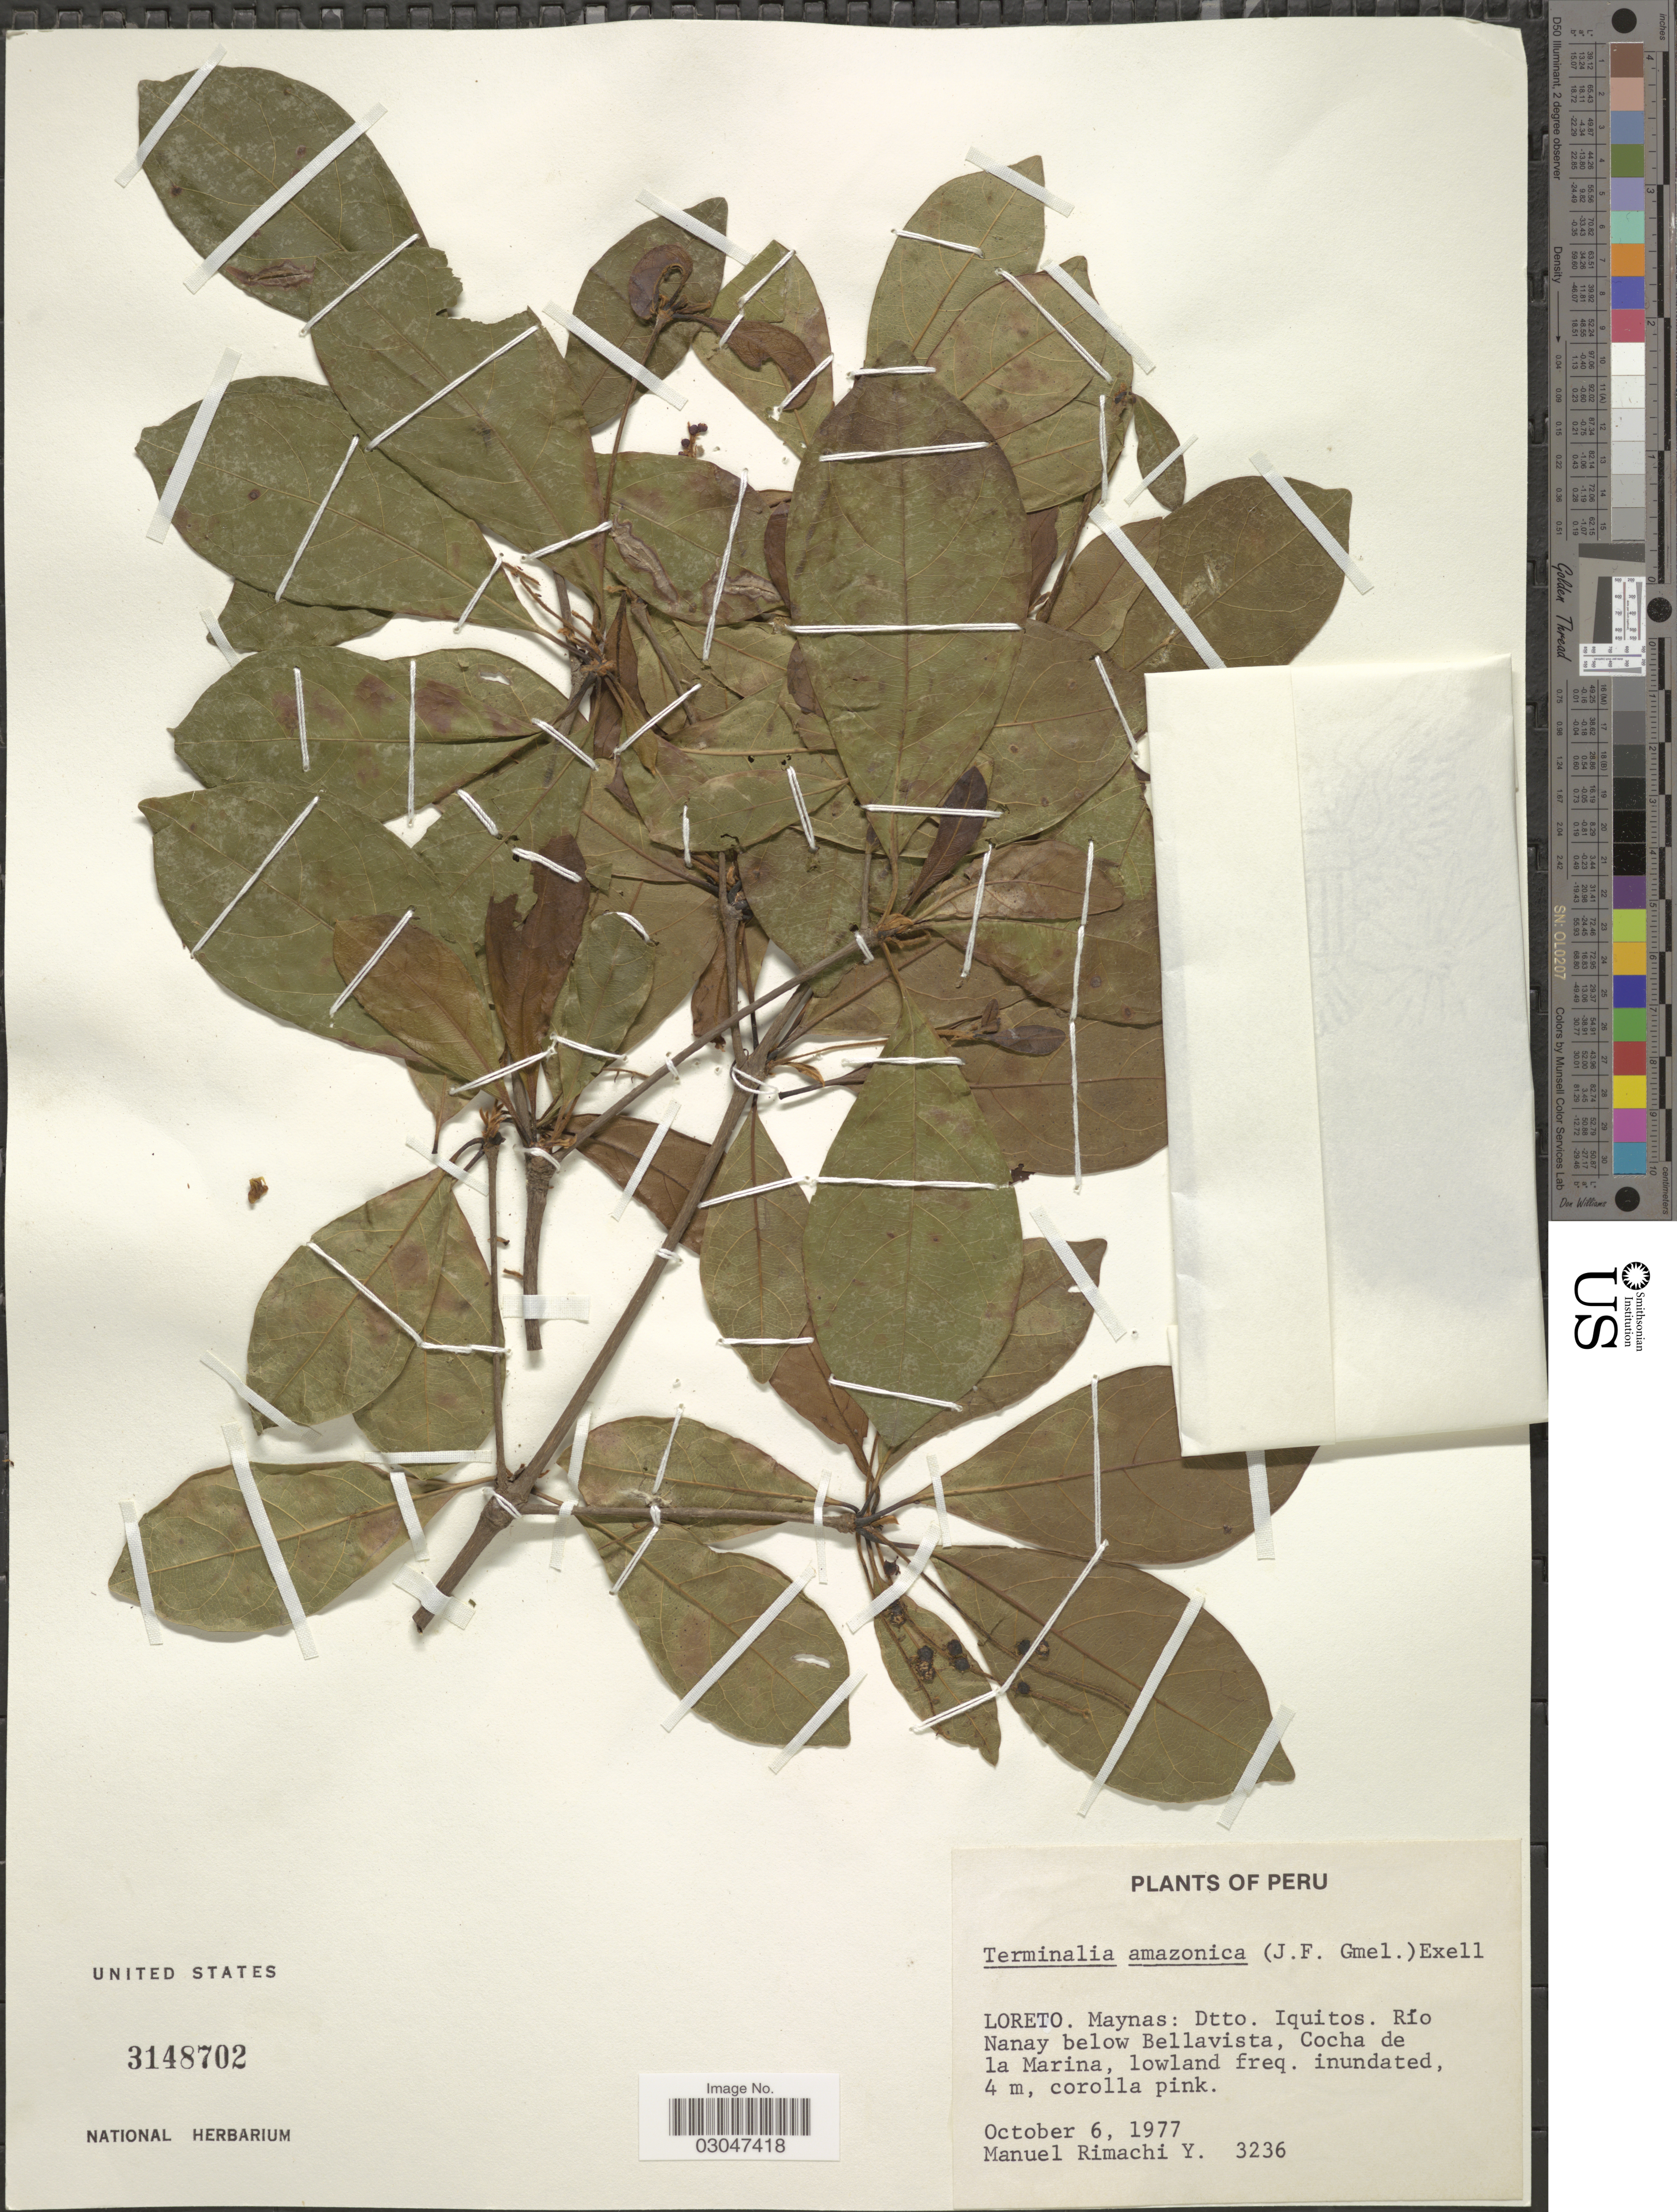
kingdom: Plantae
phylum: Tracheophyta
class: Magnoliopsida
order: Myrtales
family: Combretaceae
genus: Terminalia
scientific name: Terminalia amazonia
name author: (J.F. Gmel.) Exell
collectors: M. Rimachi Y.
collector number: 3236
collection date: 1977-10-06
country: Peru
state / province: Loreto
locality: Maynas: Dtto. Iquitos. Río Nanay below Bellavista, Cocha de la Marina.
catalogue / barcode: US 3148702